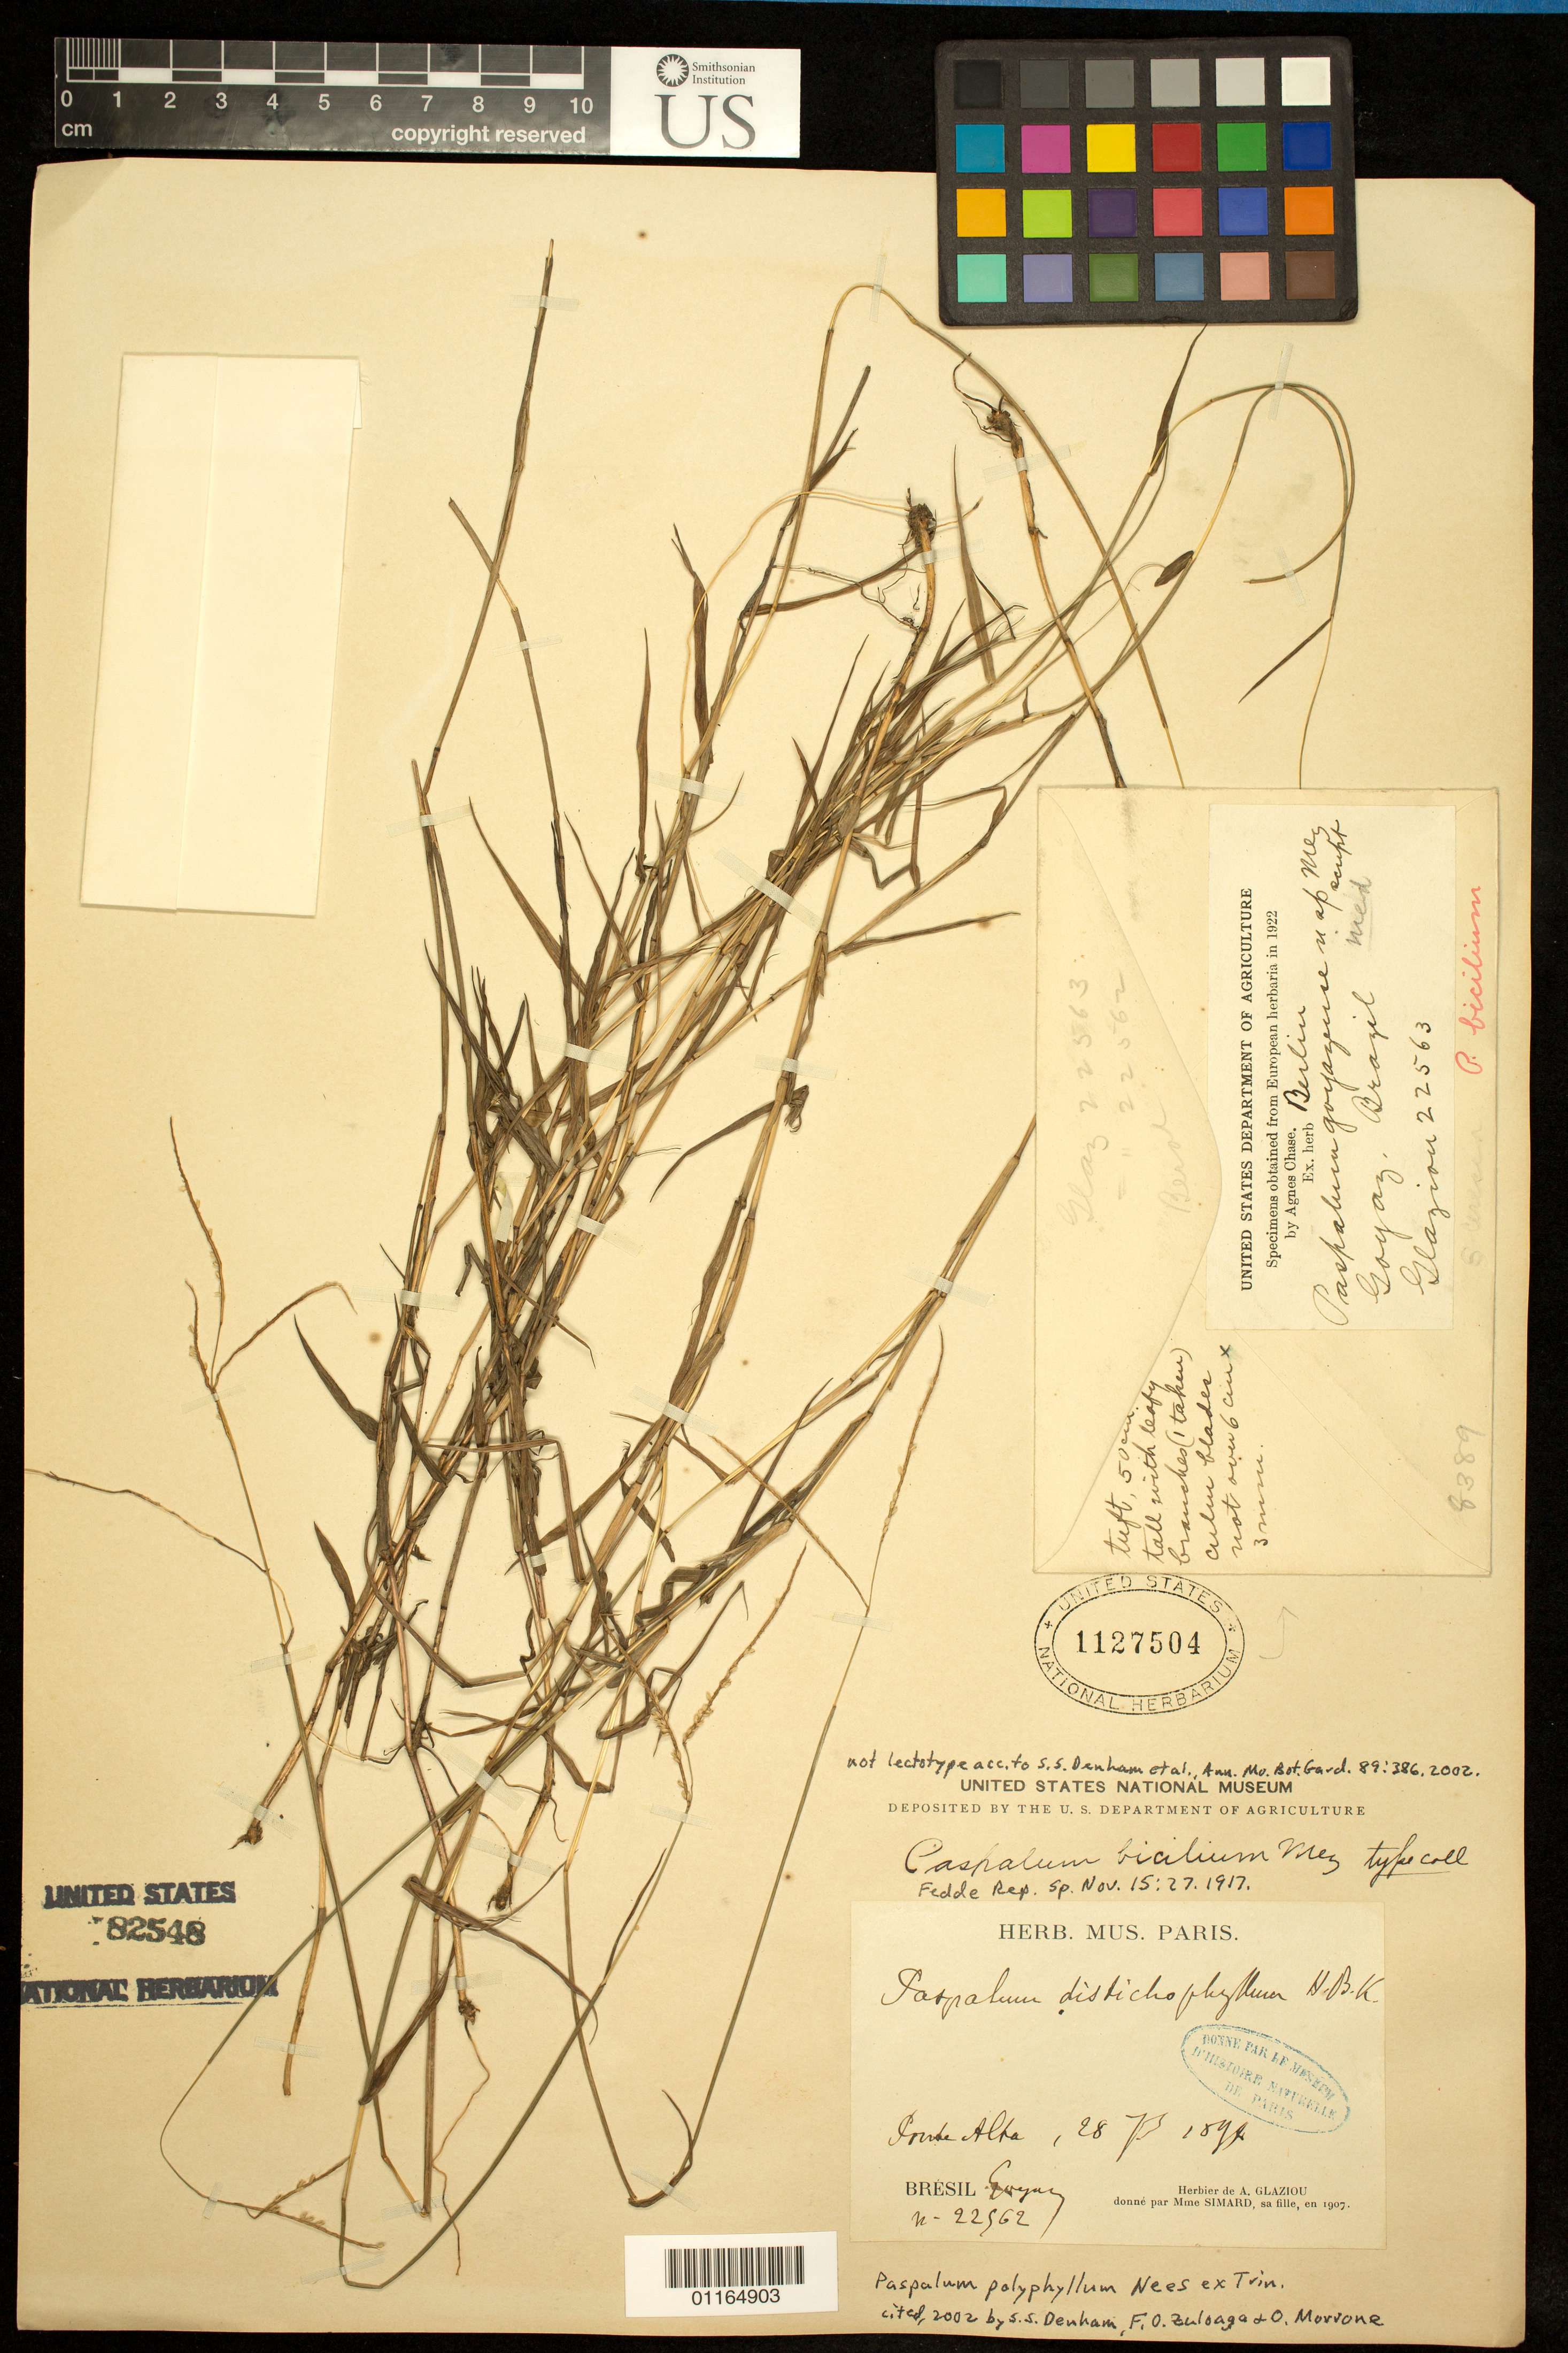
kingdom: Plantae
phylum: Tracheophyta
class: Liliopsida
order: Poales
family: Poaceae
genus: Paspalum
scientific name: Paspalum bicilium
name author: Mez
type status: Isosyntype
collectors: A. F. M. Glaziou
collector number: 22562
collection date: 1894-07-28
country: Brazil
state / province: Goiás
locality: Ponte Alba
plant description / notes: Also mounted on sheet is fragmentary material of (syn) type collection ex herb. Berlin (Glaziou 22563, USNH 1127504).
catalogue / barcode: US 82548